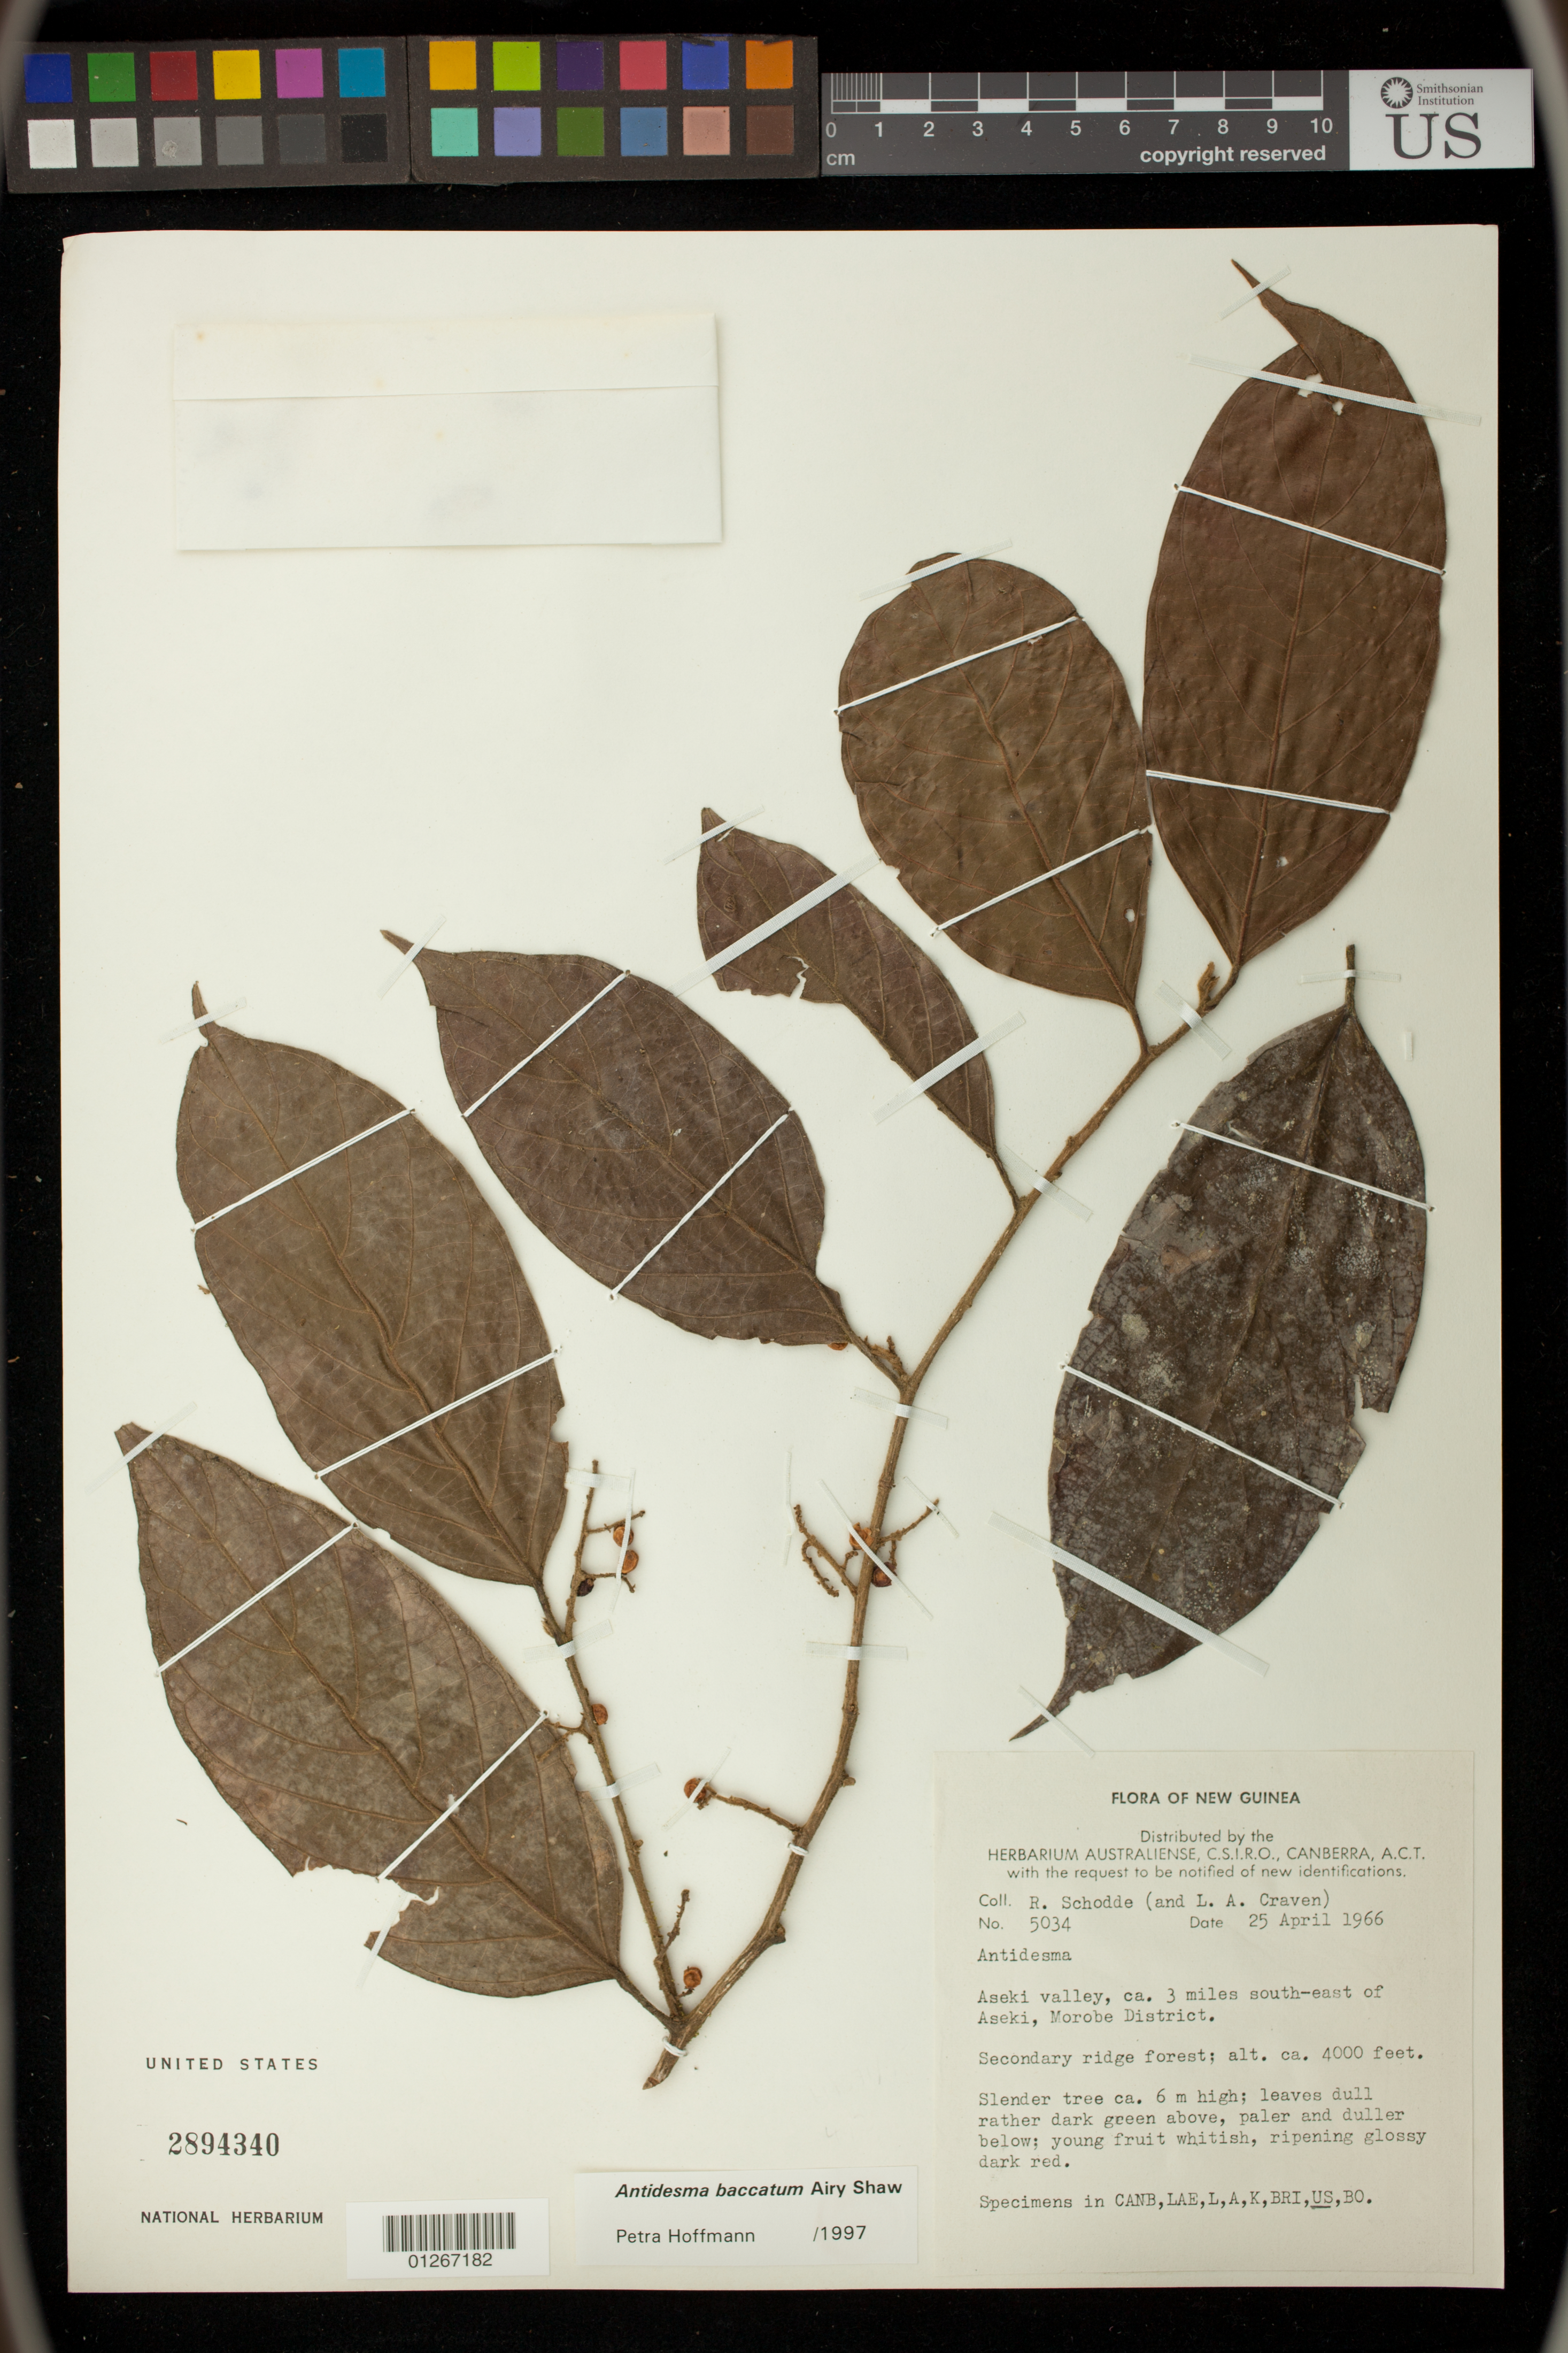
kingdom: Plantae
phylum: Tracheophyta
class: Magnoliopsida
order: Malpighiales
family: Phyllanthaceae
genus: Antidesma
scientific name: Antidesma baccatum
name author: Airy Shaw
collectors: R. Schodde & L. A. Craven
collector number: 5034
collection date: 1966-04-25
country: Papua New Guinea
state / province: Morobe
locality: Aseki Valley, ca. 3 miles south-east of Aseki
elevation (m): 1219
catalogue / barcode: US 2894340